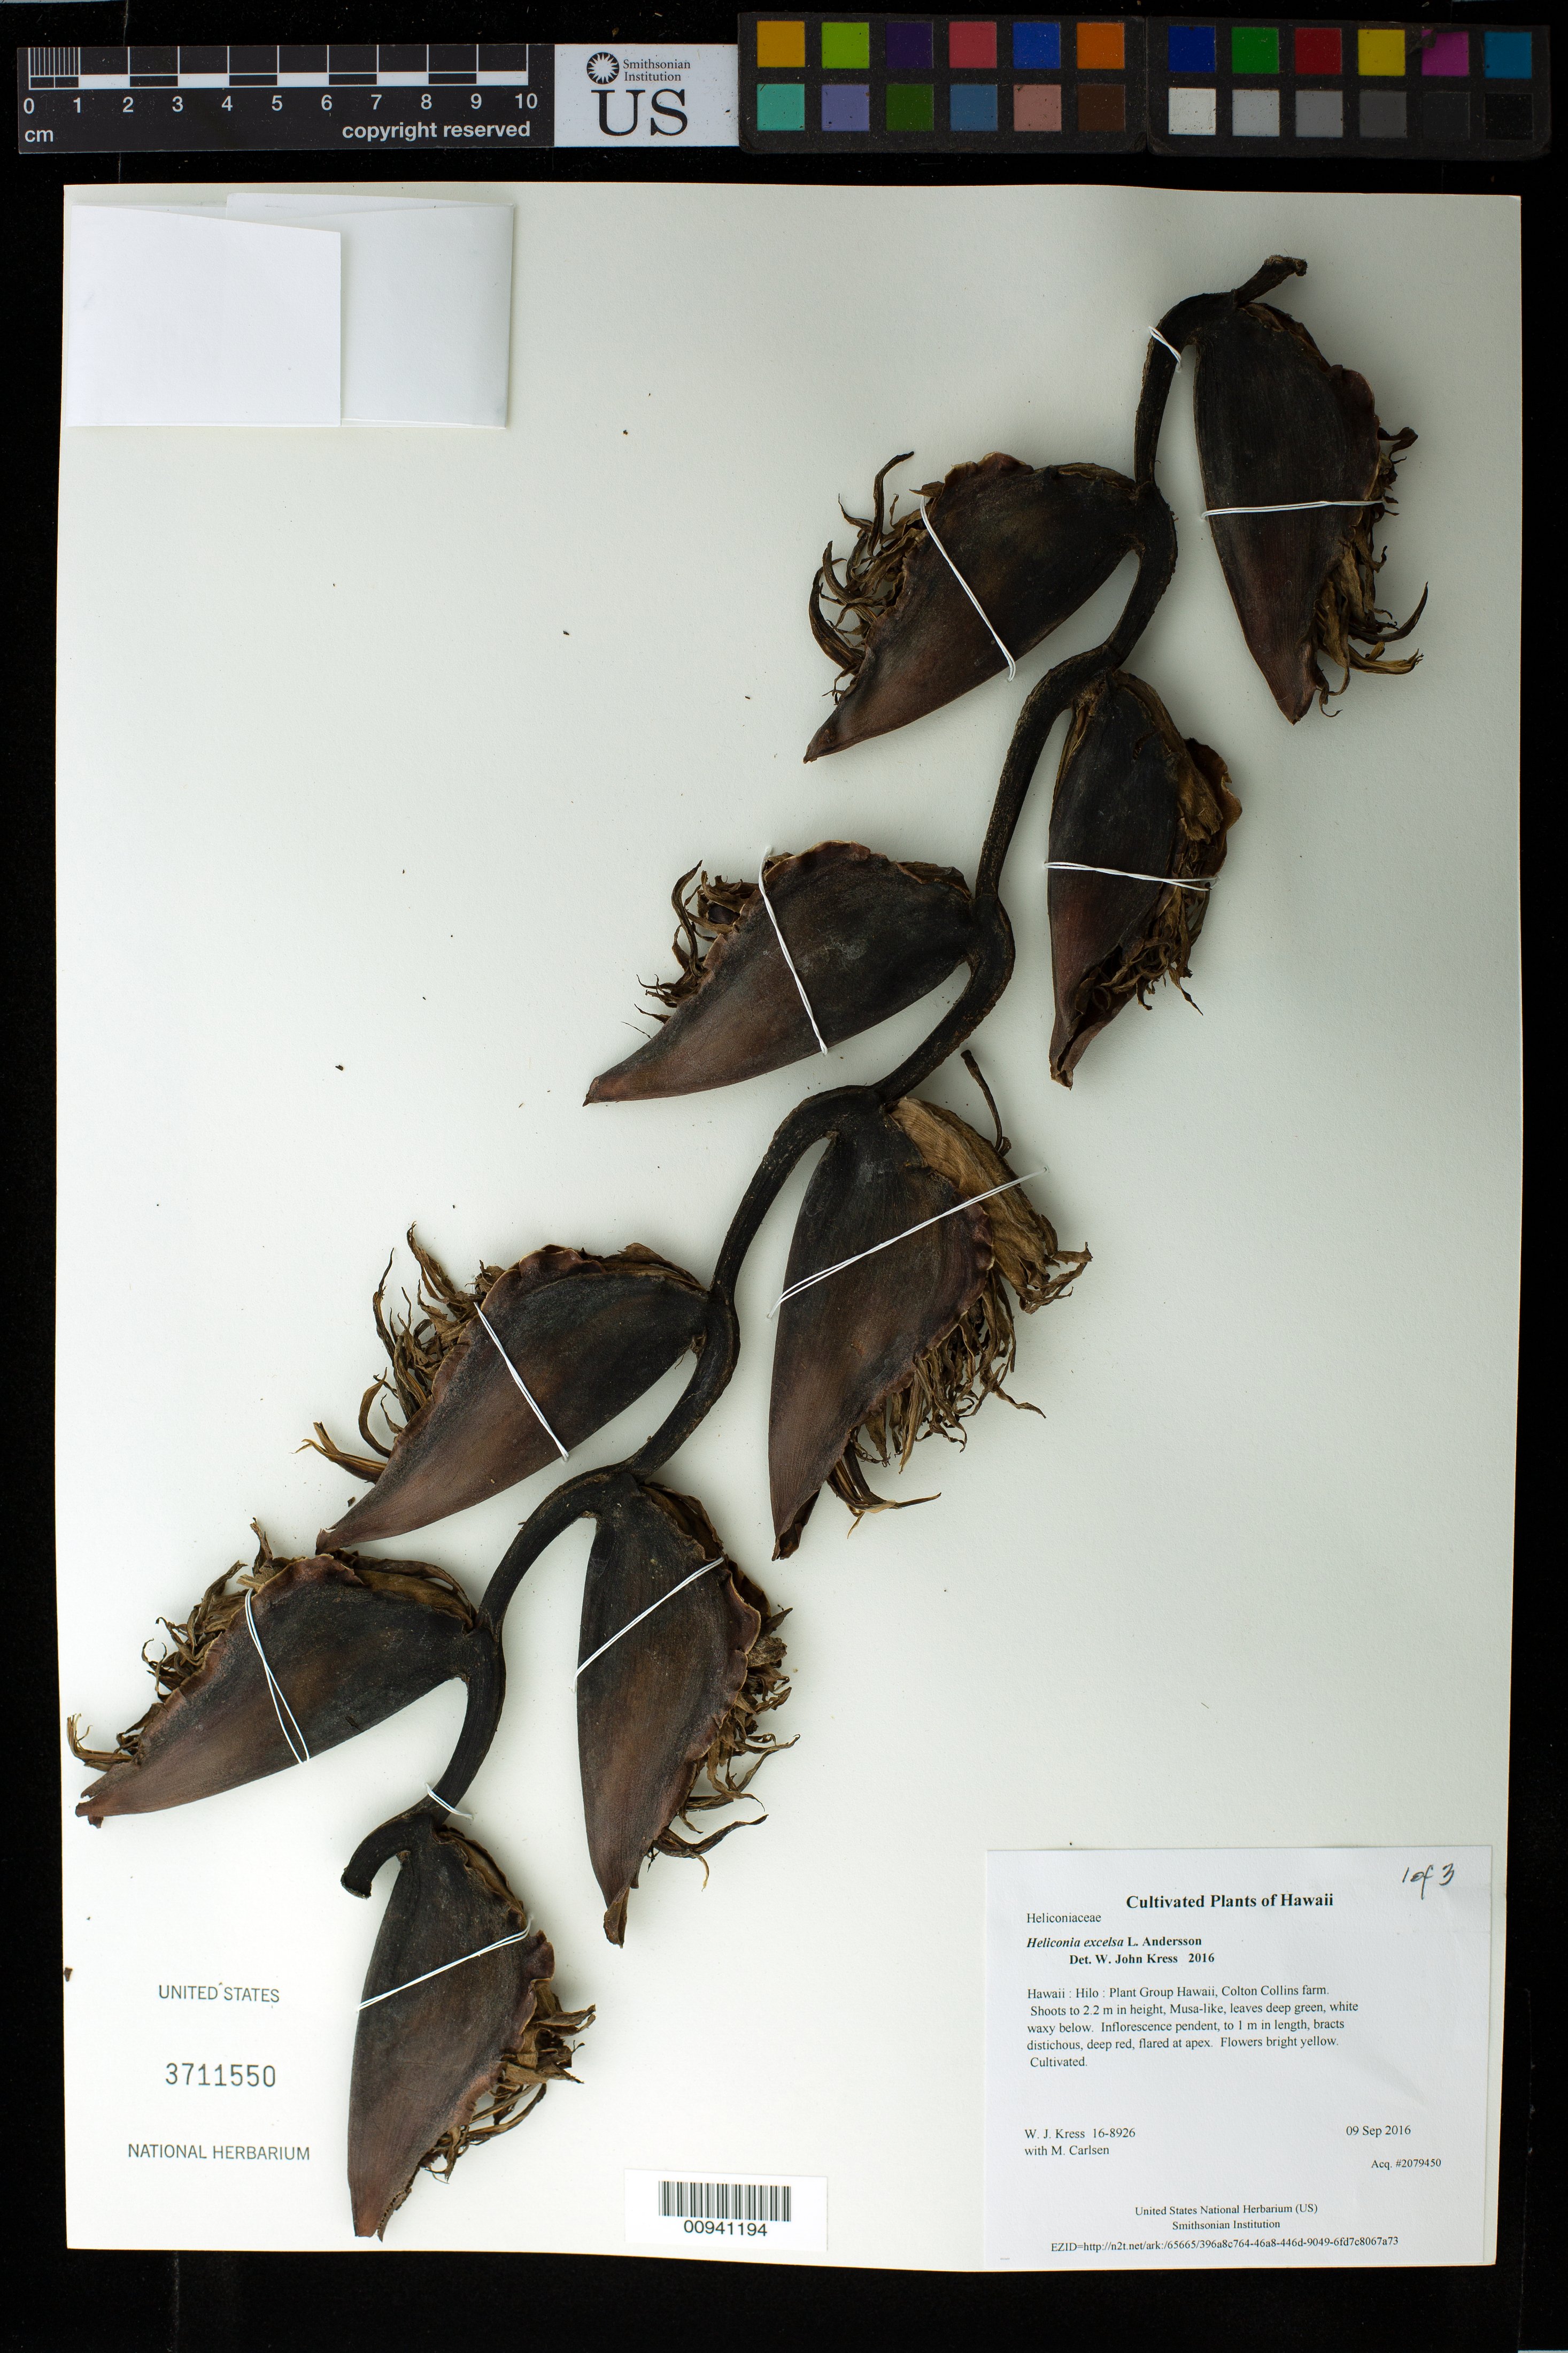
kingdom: Plantae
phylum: Tracheophyta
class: Liliopsida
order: Zingiberales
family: Heliconiaceae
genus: Heliconia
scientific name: Heliconia excelsa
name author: L. Andersson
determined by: Kress, W. J., (US), Smithsonian Institution - National Museum of Natural History (UNITED STATES)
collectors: W. J. Kress & M. M. Carlsen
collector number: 16-8926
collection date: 2016-09-09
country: United States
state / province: Hawaii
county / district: Hawaii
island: Hawaii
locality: Plant Group Hawaii, Colton Collins farm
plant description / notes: Frozen tissue stored in Biorepository at AG5NO25; dried tissue stored at AG5NO26.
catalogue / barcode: US 3711550